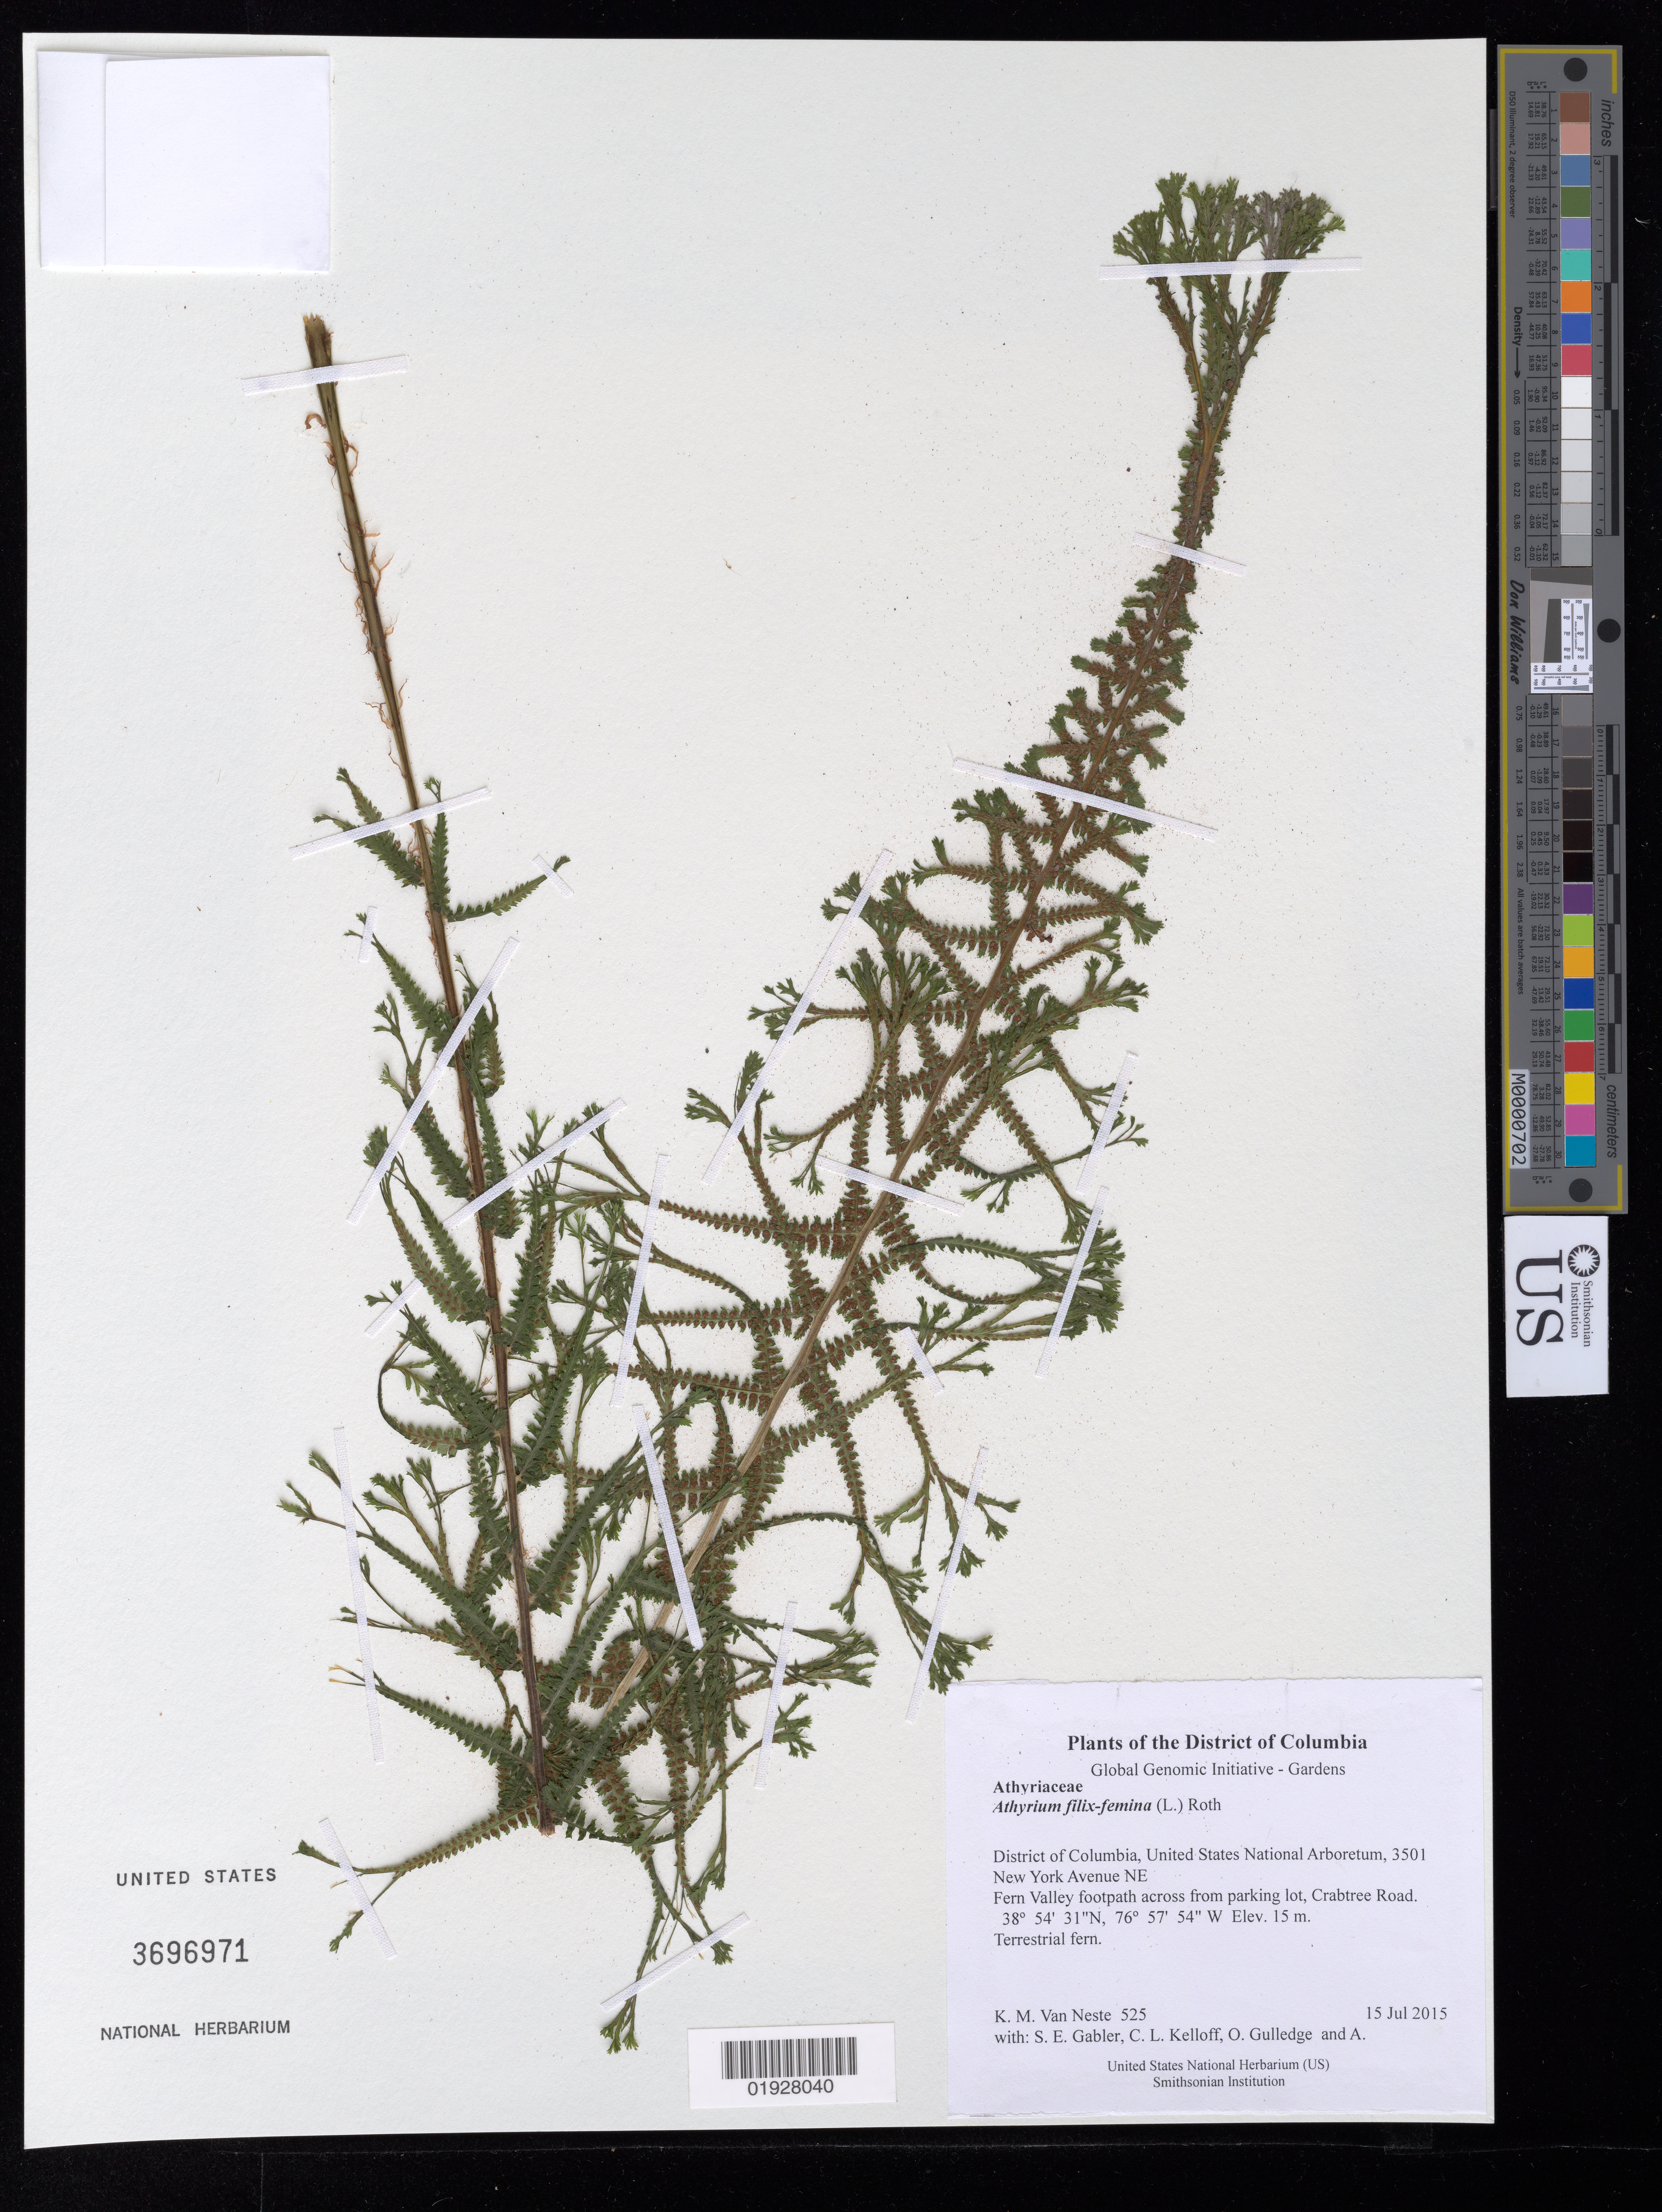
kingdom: Plantae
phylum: Tracheophyta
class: Polypodiopsida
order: Polypodiales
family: Athyriaceae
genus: Athyrium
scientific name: Athyrium filix-femina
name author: (L.) Roth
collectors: K. M. Van Neste, S. E. Gabler, C. L. Kelloff, O. Gulledge & A. Hill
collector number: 525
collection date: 2015-07-15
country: United States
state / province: District of Columbia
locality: United States National Arboretum, 3501 New York Avenue NE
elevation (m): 15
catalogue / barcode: US 3696971